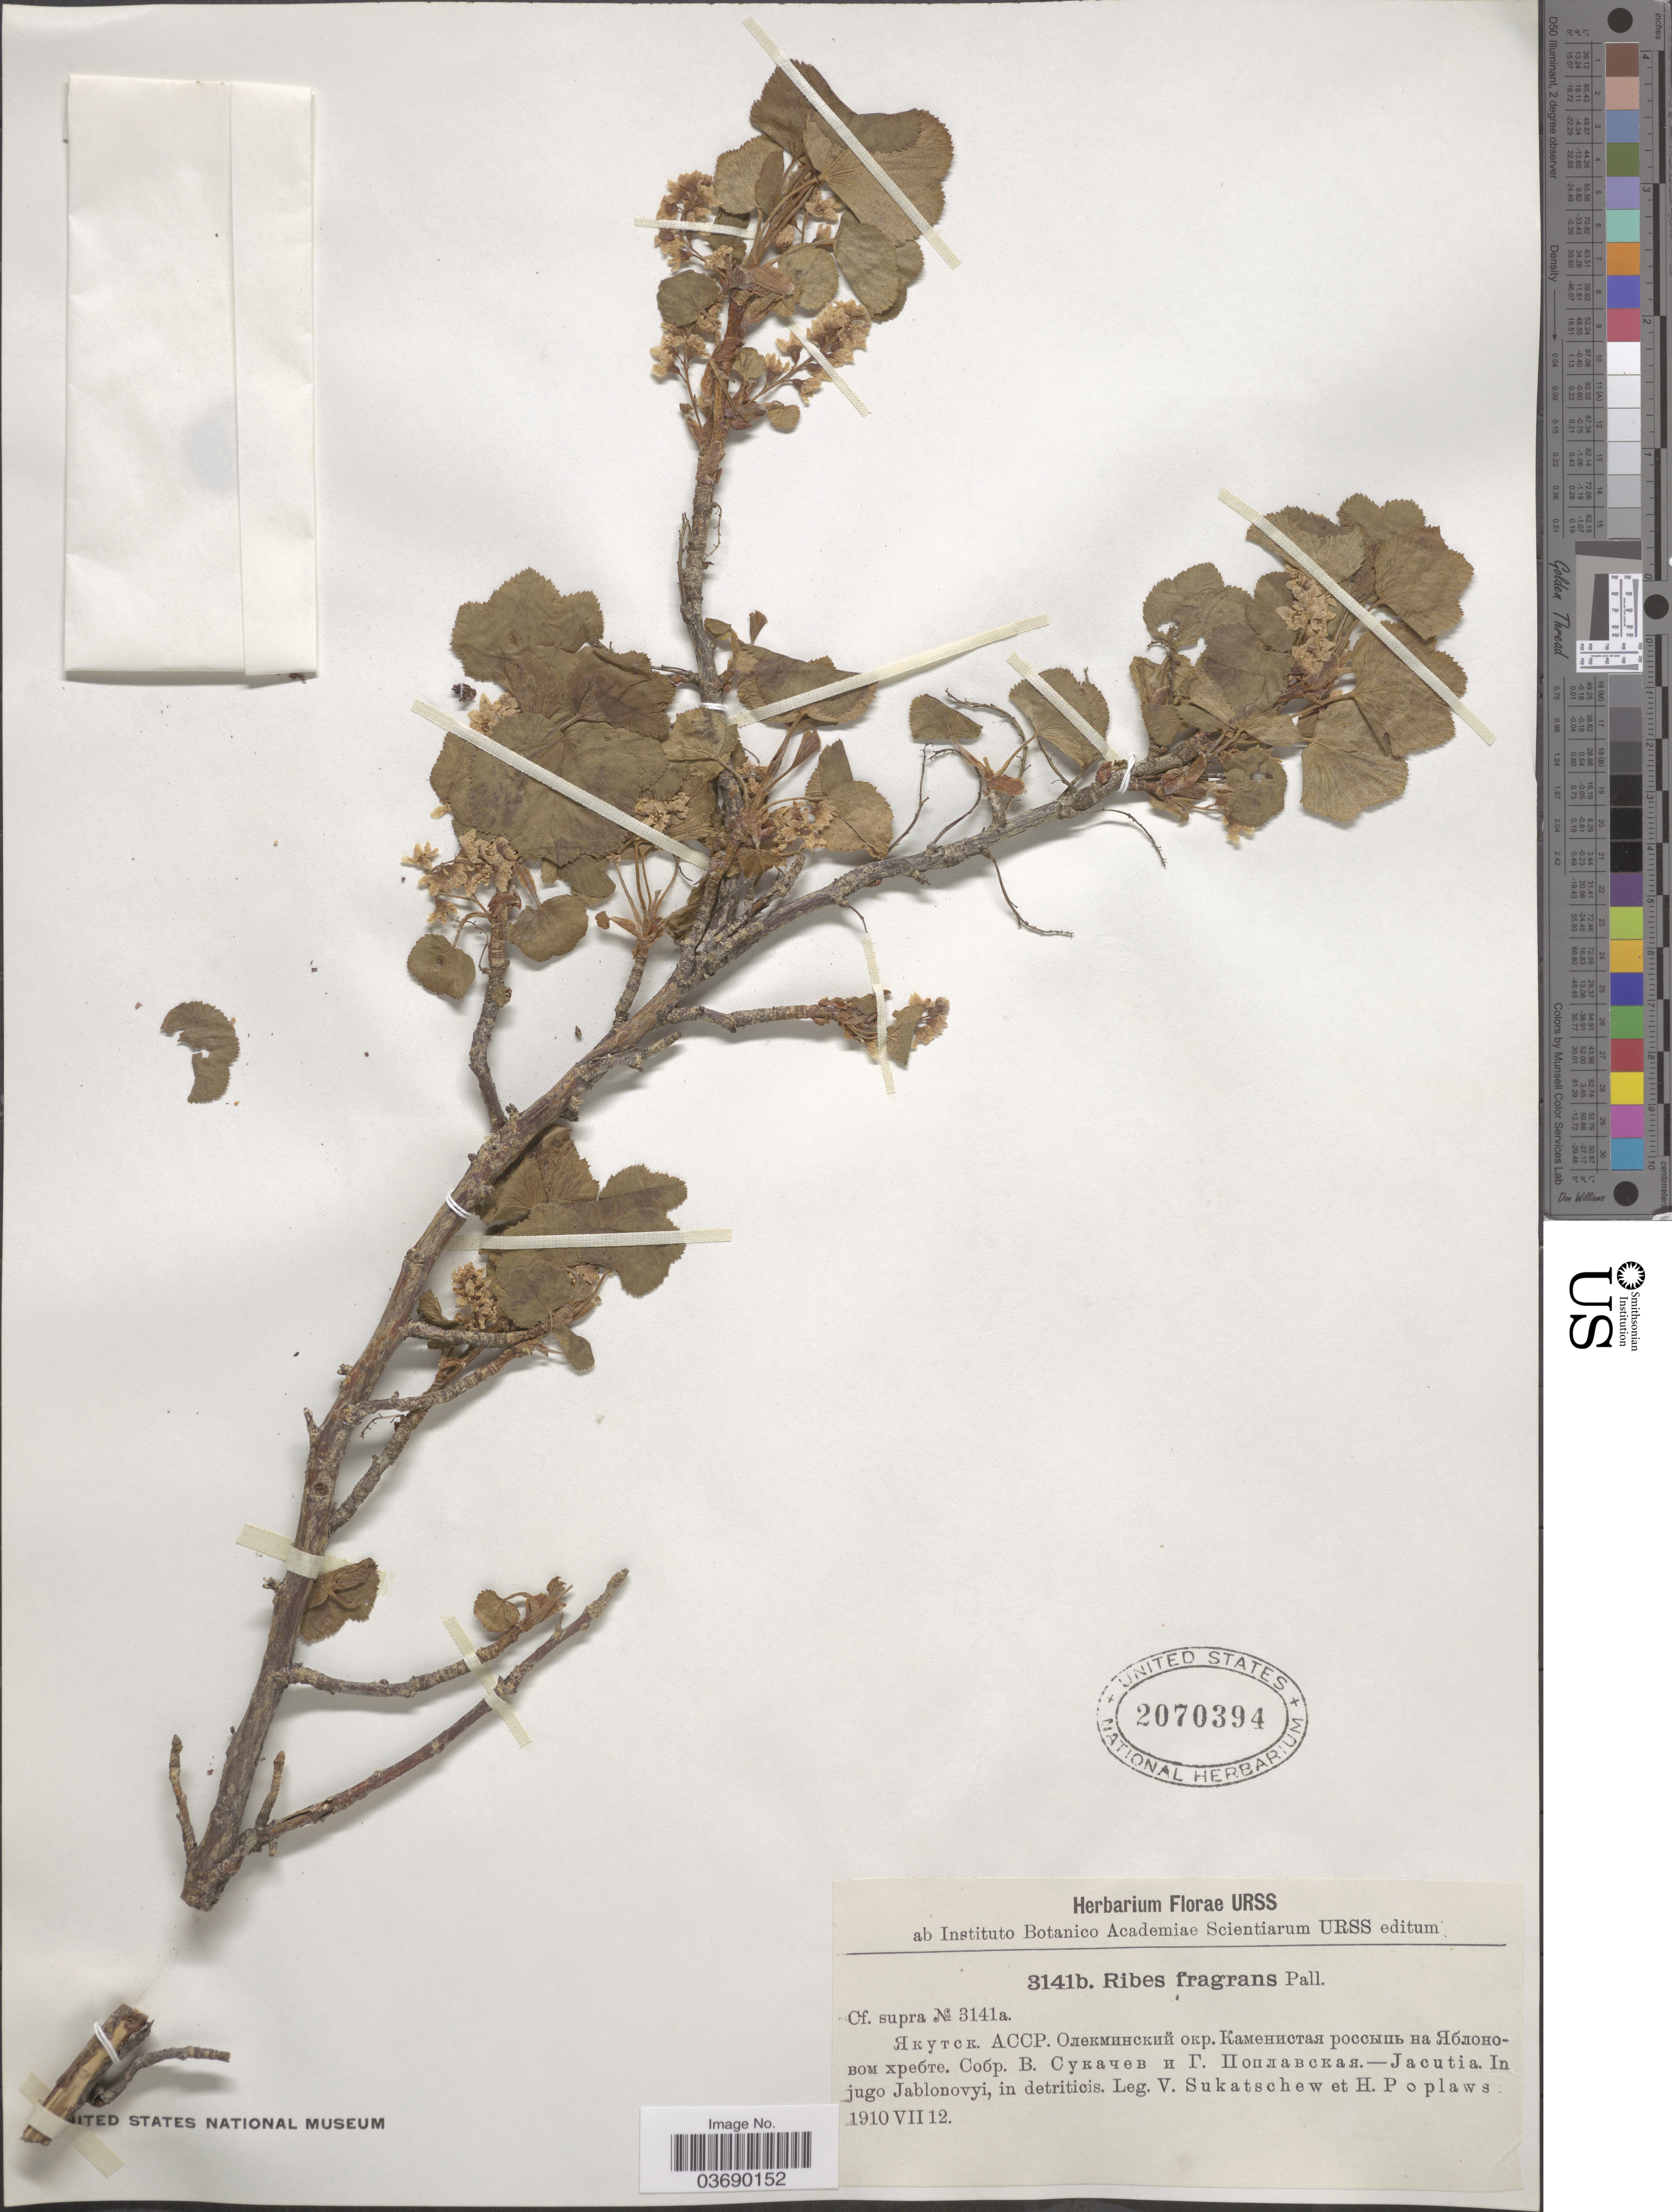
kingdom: Plantae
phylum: Tracheophyta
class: Magnoliopsida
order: Saxifragales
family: Grossulariaceae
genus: Ribes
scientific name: Ribes fragrans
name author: Pall.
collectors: V. Sukatschew & H. Poplawska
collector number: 3141b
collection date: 1910-07-12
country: Russian Federation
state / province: Sakha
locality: Jacutia. In jugo Jablonovyi.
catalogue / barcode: US 2070394